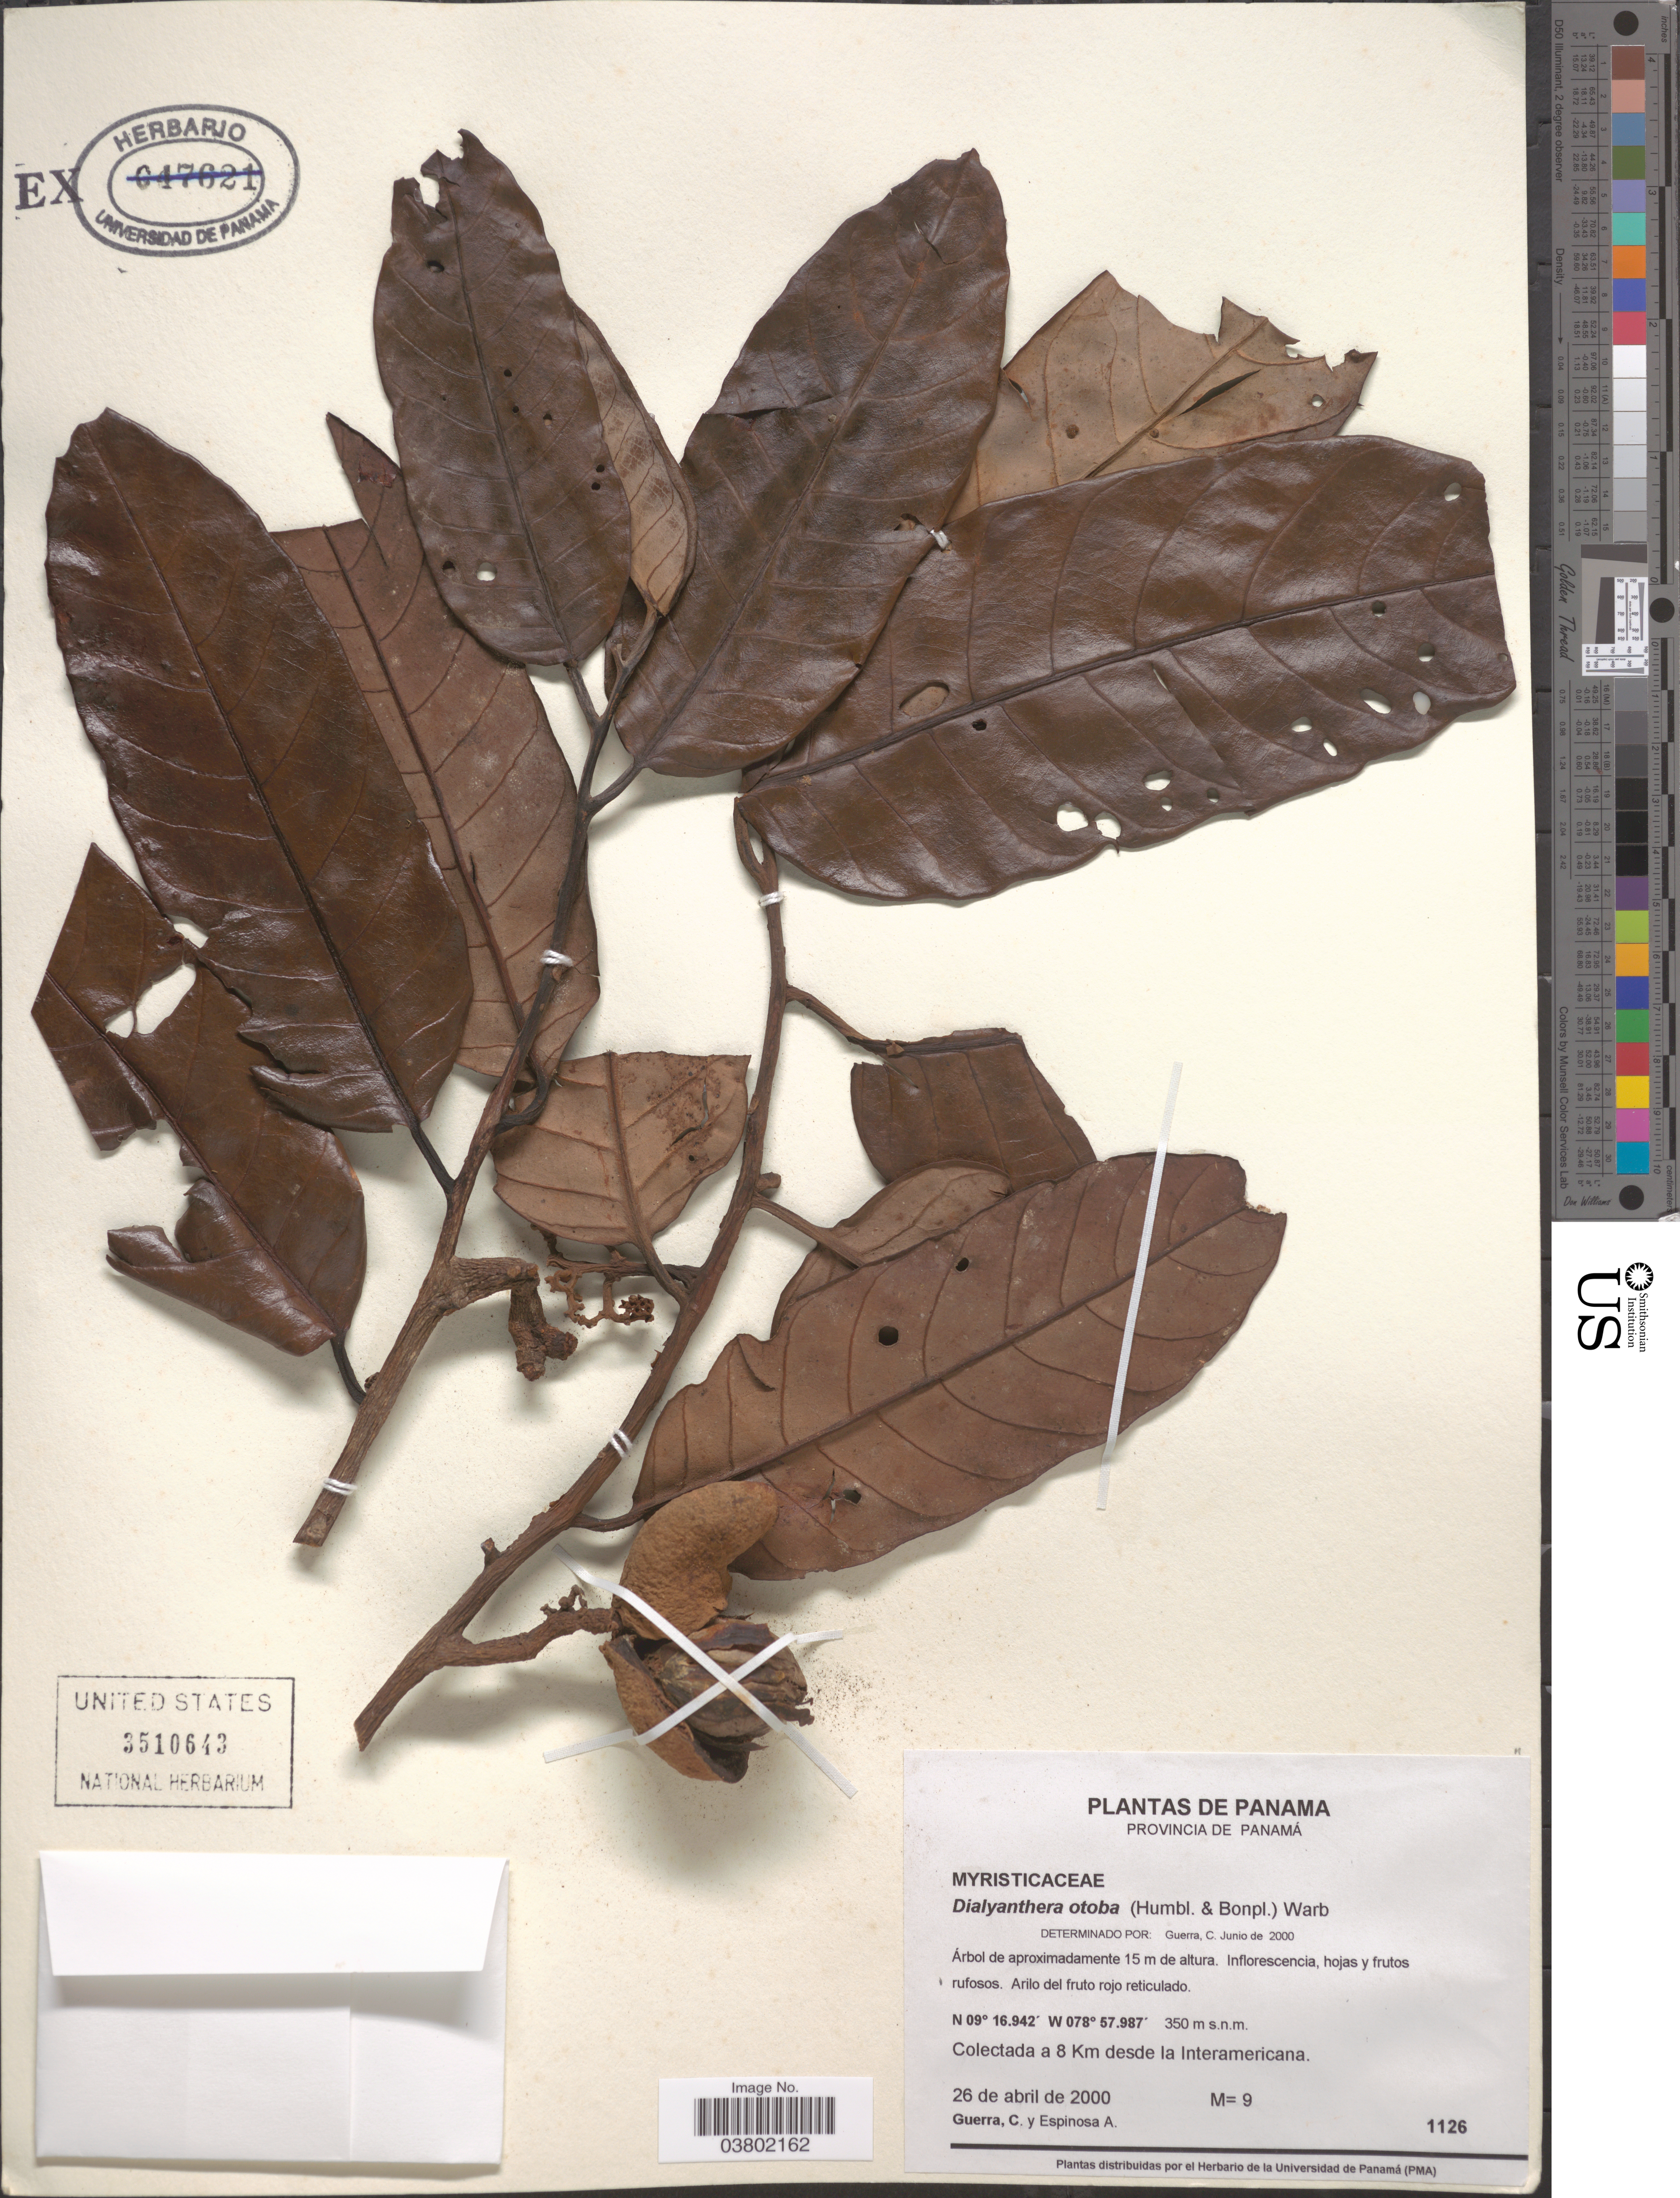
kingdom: Plantae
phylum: Tracheophyta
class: Magnoliopsida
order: Magnoliales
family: Myristicaceae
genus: Otoba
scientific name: Otoba novogranatensis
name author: Moldenke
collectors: C. Guerra & A. Espinosa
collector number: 1126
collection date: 2000-04-26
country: Panama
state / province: Panamá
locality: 8 Km desde la Interamericana.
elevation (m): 350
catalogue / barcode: US 3510643